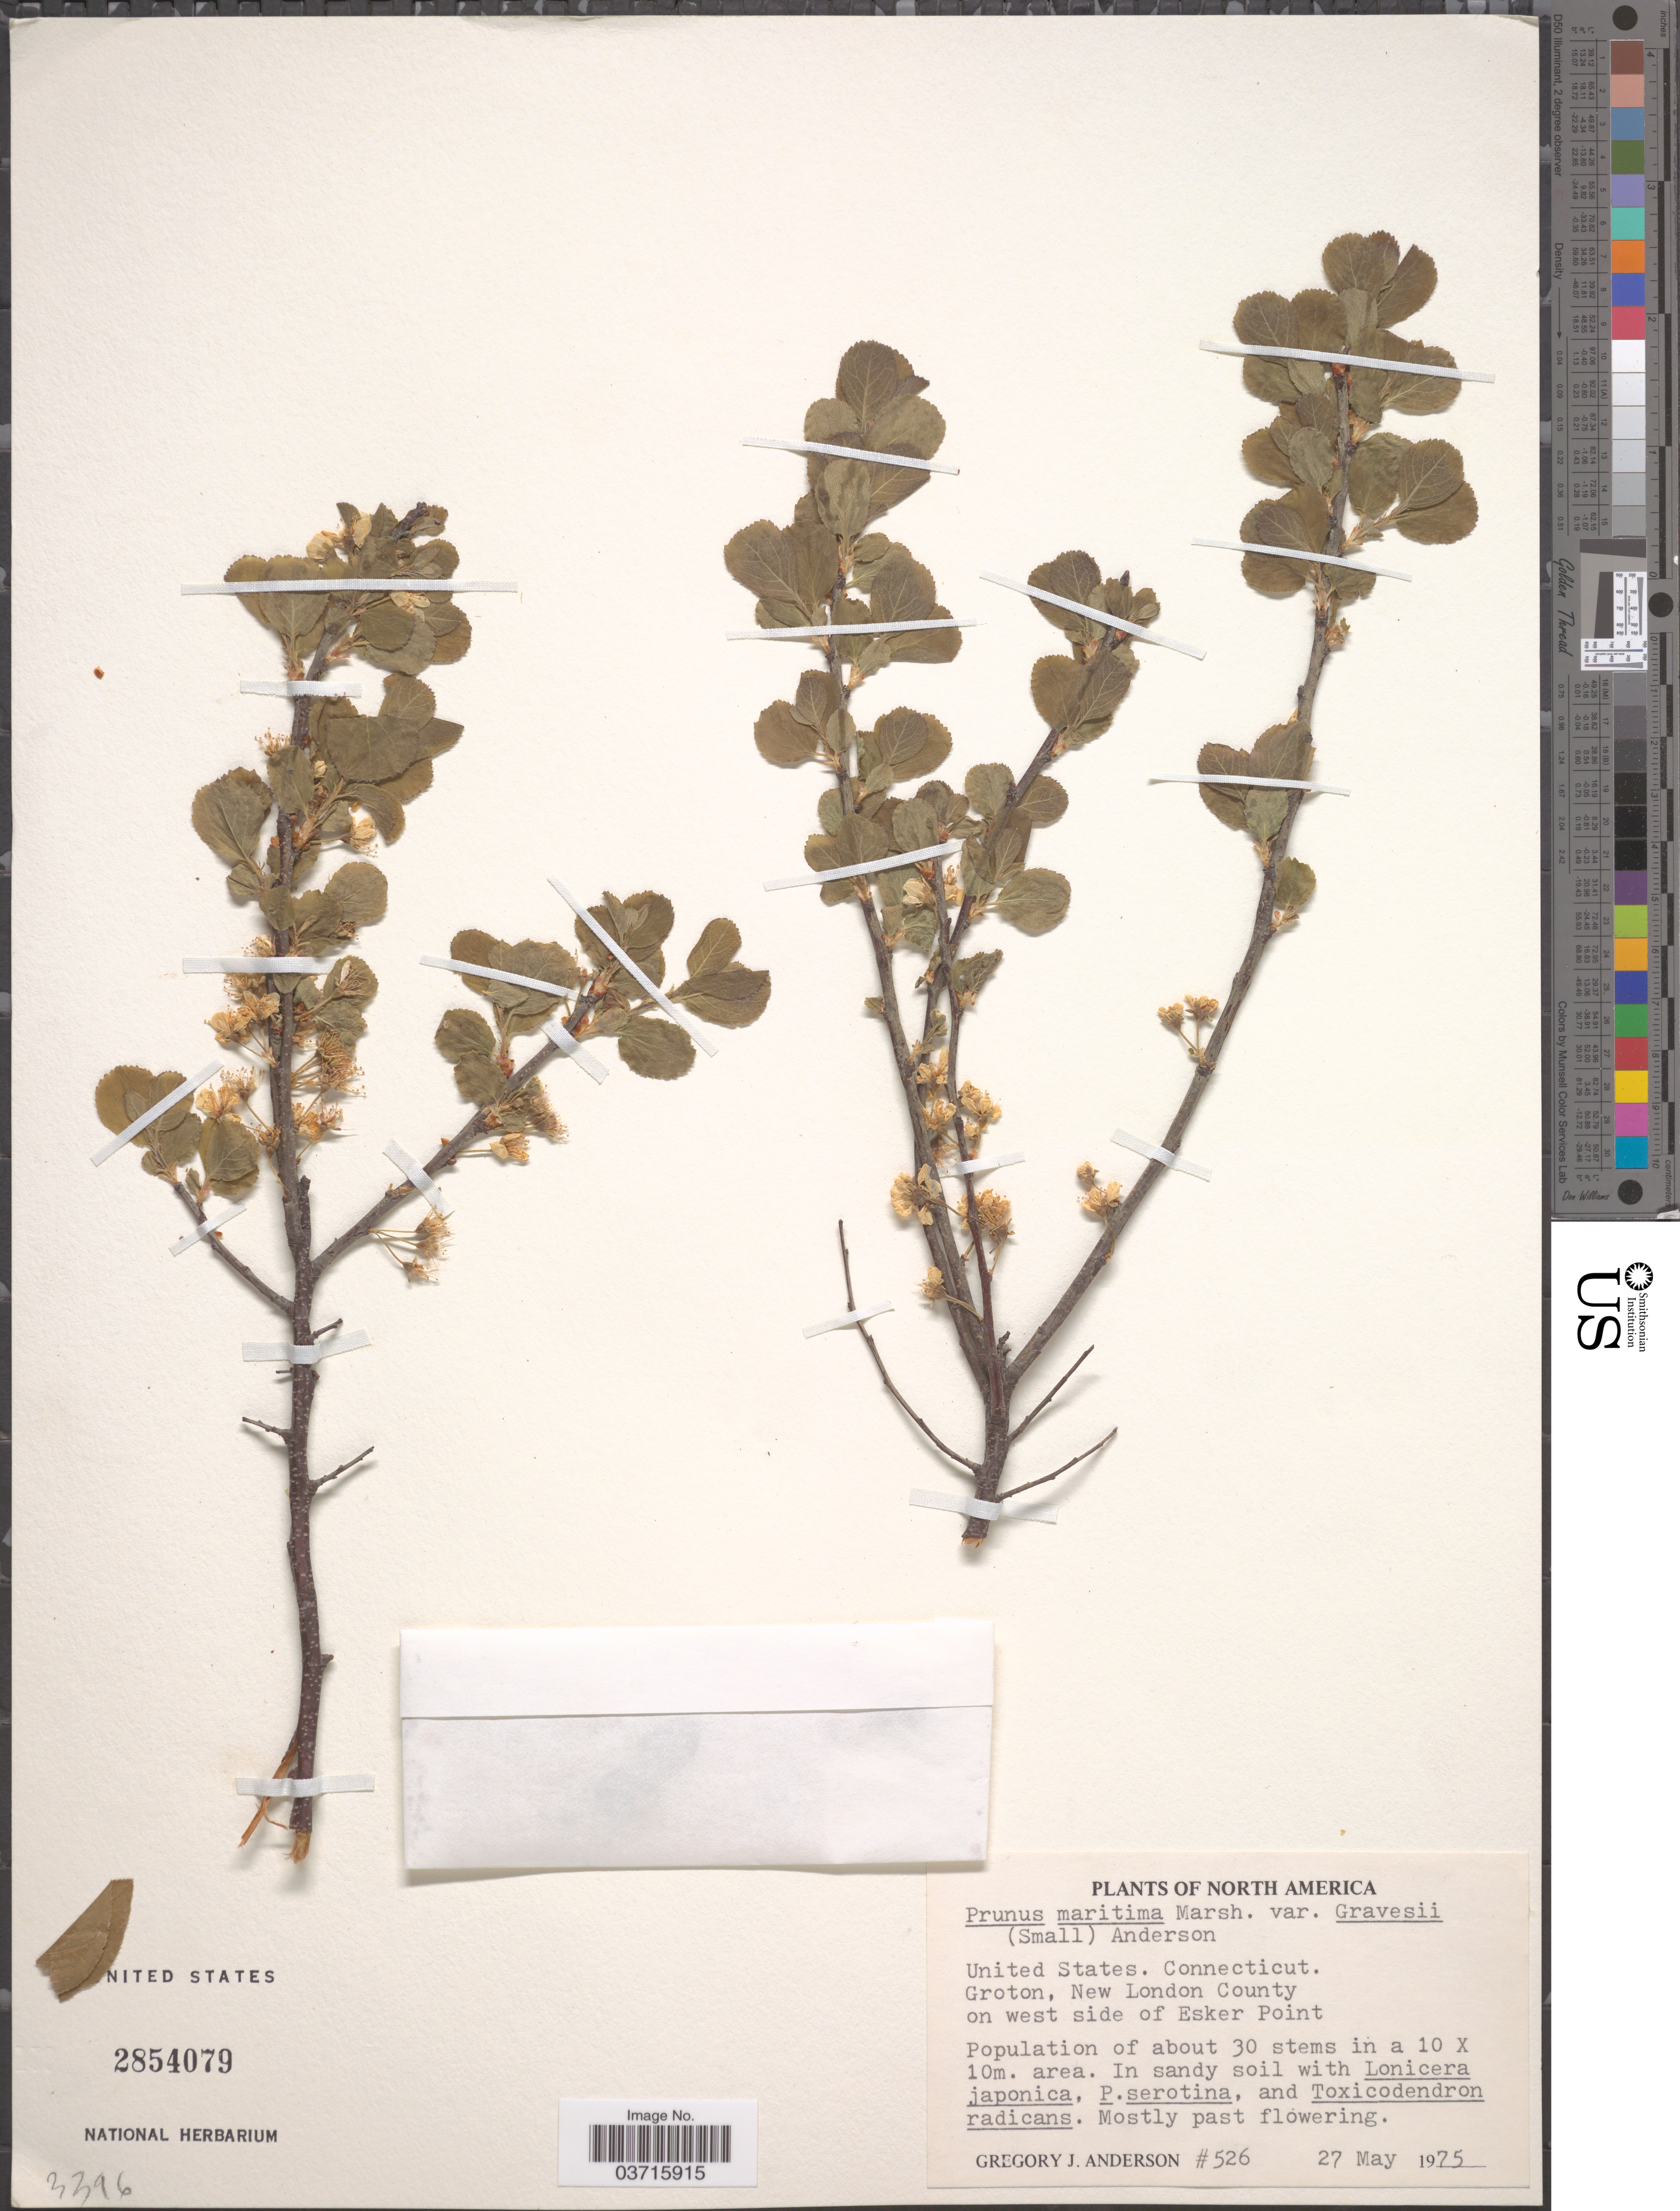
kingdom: Plantae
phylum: Tracheophyta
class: Magnoliopsida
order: Rosales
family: Rosaceae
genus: Prunus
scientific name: Prunus maritima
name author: Marshall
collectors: G. J. Anderson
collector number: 526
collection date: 1975-05-27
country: United States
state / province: Connecticut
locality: Groton, New London County on west side of Esker Point.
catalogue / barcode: US 2854079